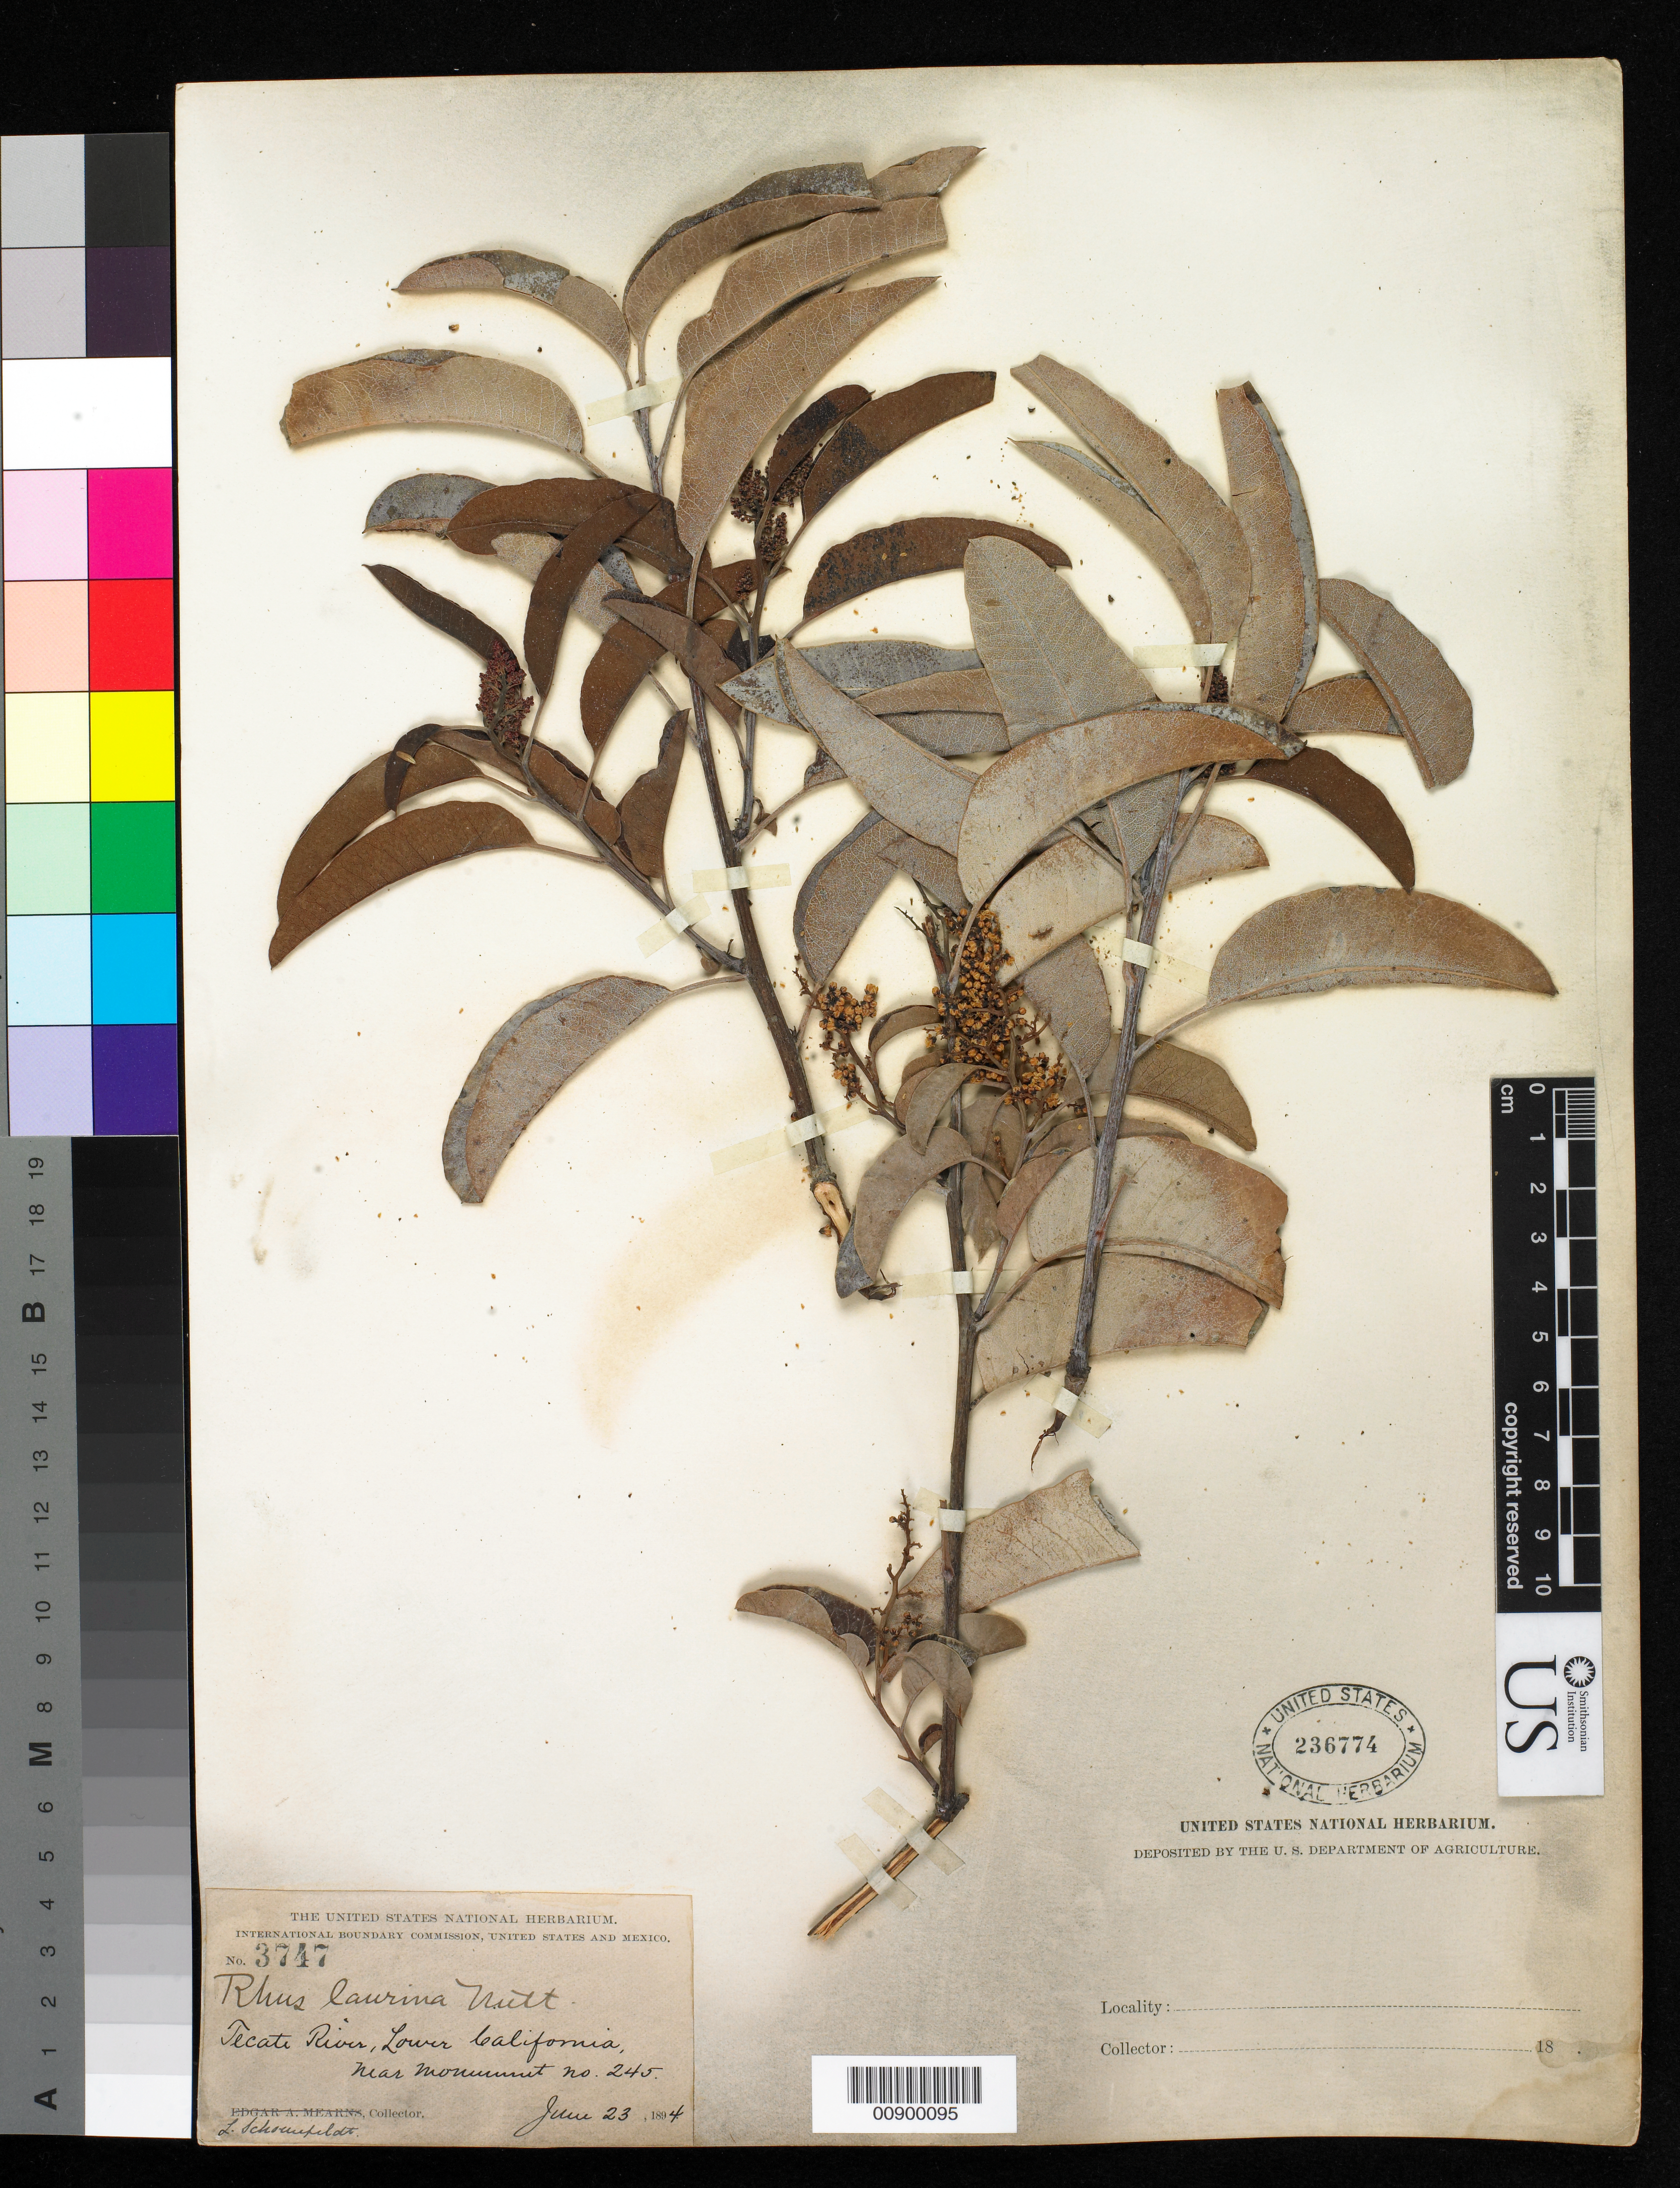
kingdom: Plantae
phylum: Tracheophyta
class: Magnoliopsida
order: Sapindales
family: Anacardiaceae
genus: Malosma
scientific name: Malosma laurina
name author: (Nutt.) Nutt. ex Abrams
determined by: Mitchell, John D.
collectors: L. Schoenfeldt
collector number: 3747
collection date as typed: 23 Jun 1894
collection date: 1894-06-23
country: Mexico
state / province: Baja California Norte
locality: Tecate River, Lower California, near Monument no. 245.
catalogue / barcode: US 236774